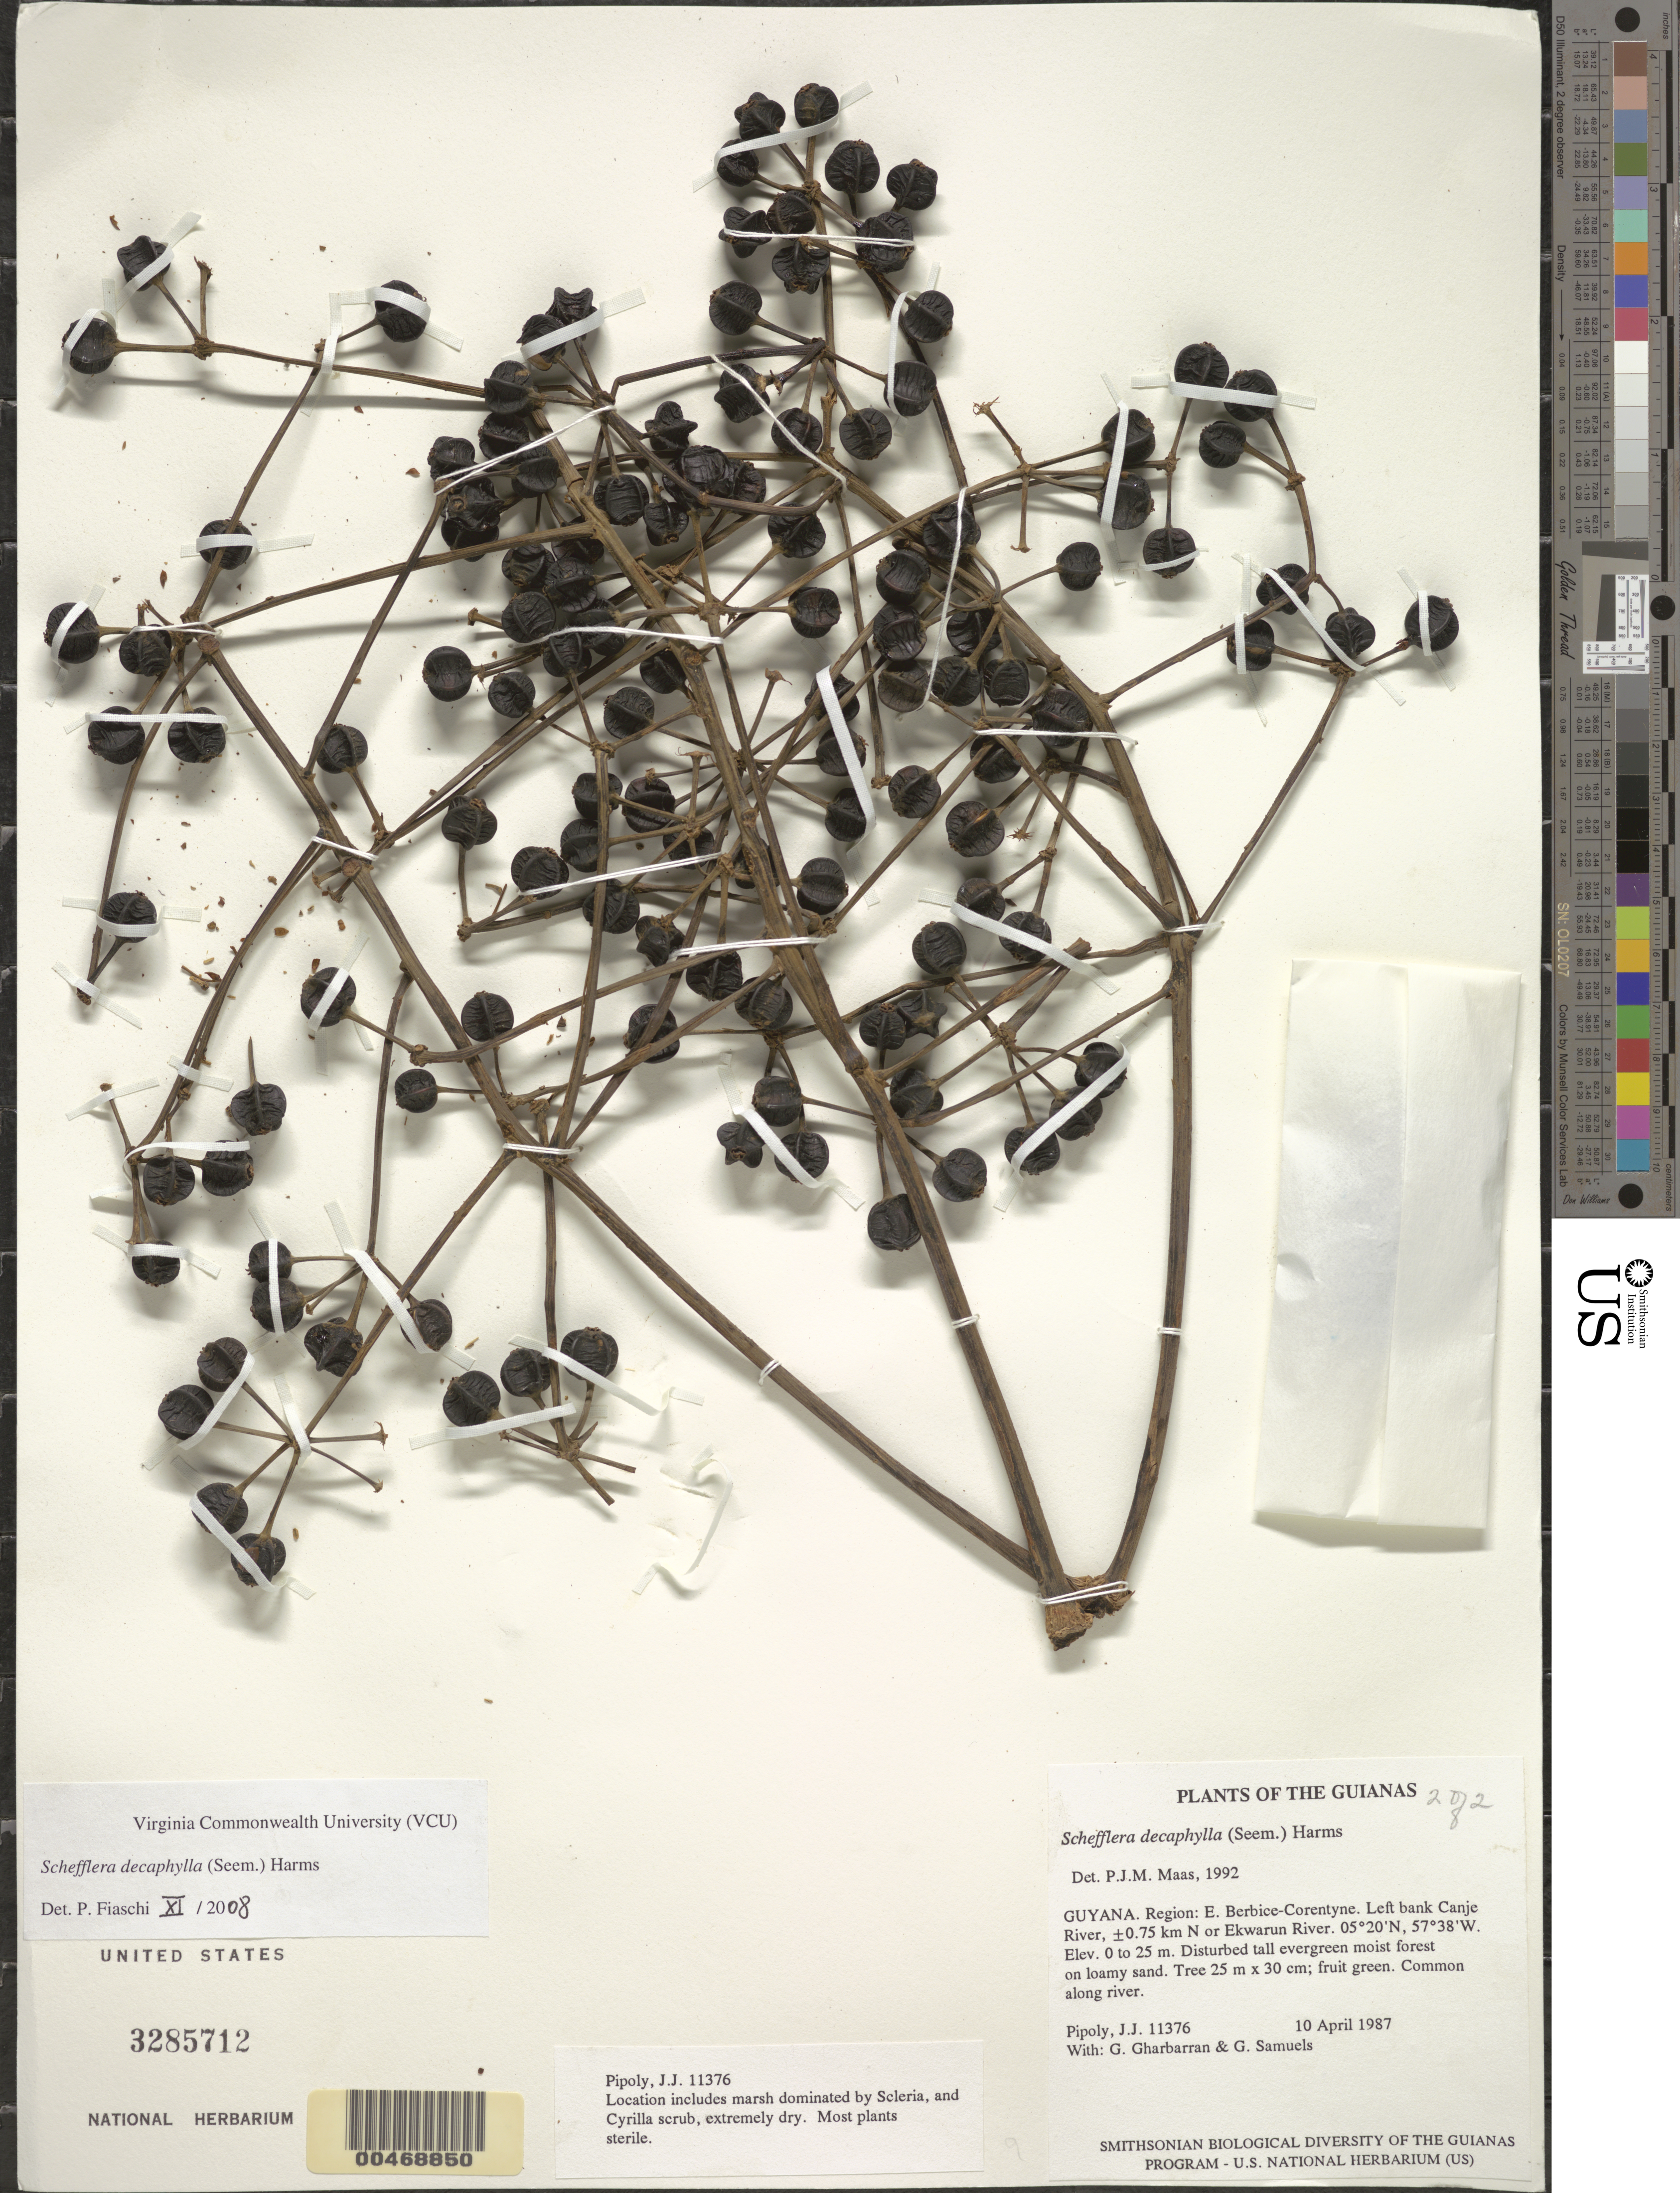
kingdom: Plantae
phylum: Tracheophyta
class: Magnoliopsida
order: Apiales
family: Araliaceae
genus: Schefflera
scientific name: Schefflera decaphylla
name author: (Seem.) Harms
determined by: Maas, Paul J. M.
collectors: J. J. Pipoly, G. Gharbarran & G. Samuels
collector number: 11376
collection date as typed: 10 April 1987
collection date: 1987-04-10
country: Guyana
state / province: E. Berbice-Corentyne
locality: Canje River, ± 0.75 km N of Ekwarun River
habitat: Disturbed tall evergreen moist forest on loamy sand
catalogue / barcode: US 3285712